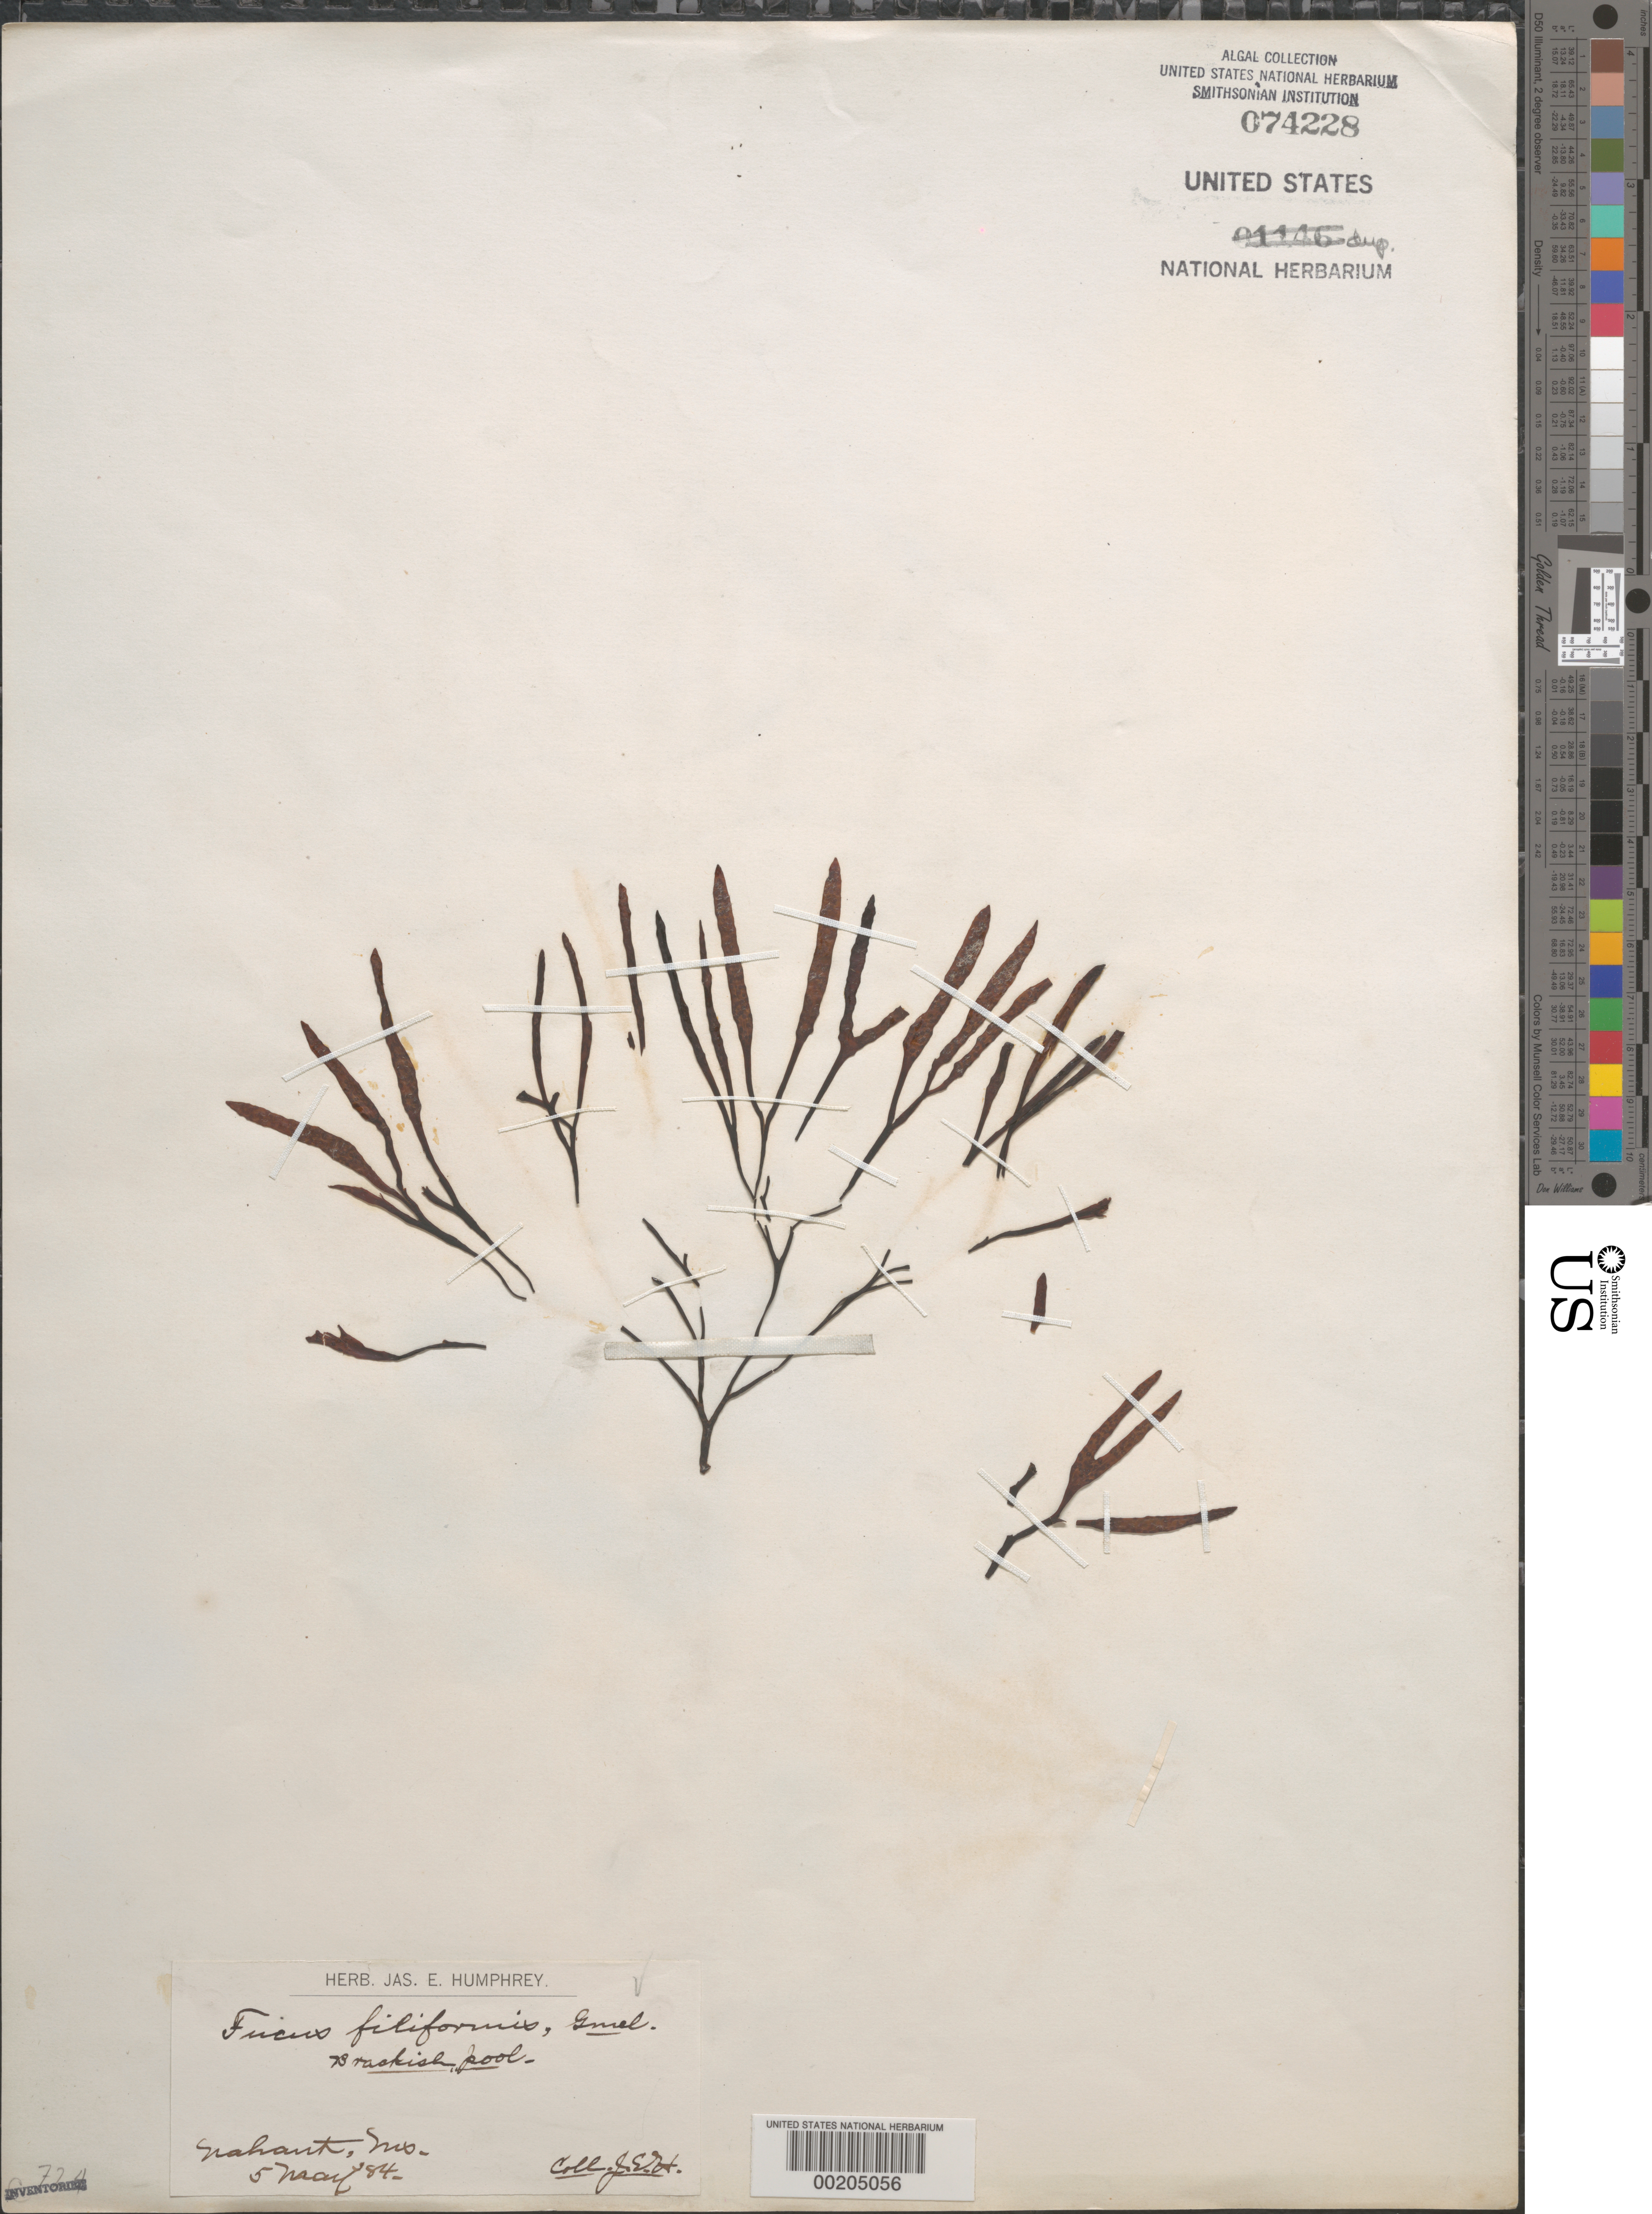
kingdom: Chromista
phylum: Ochrophyta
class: Phaeophyceae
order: Fucales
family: Fucaceae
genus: Fucus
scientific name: Fucus filiformis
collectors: J. Humphrey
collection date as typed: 05 May 1884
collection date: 1884-05-05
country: United States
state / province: Massachusetts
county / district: Essex County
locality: Nahant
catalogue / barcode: US 74228